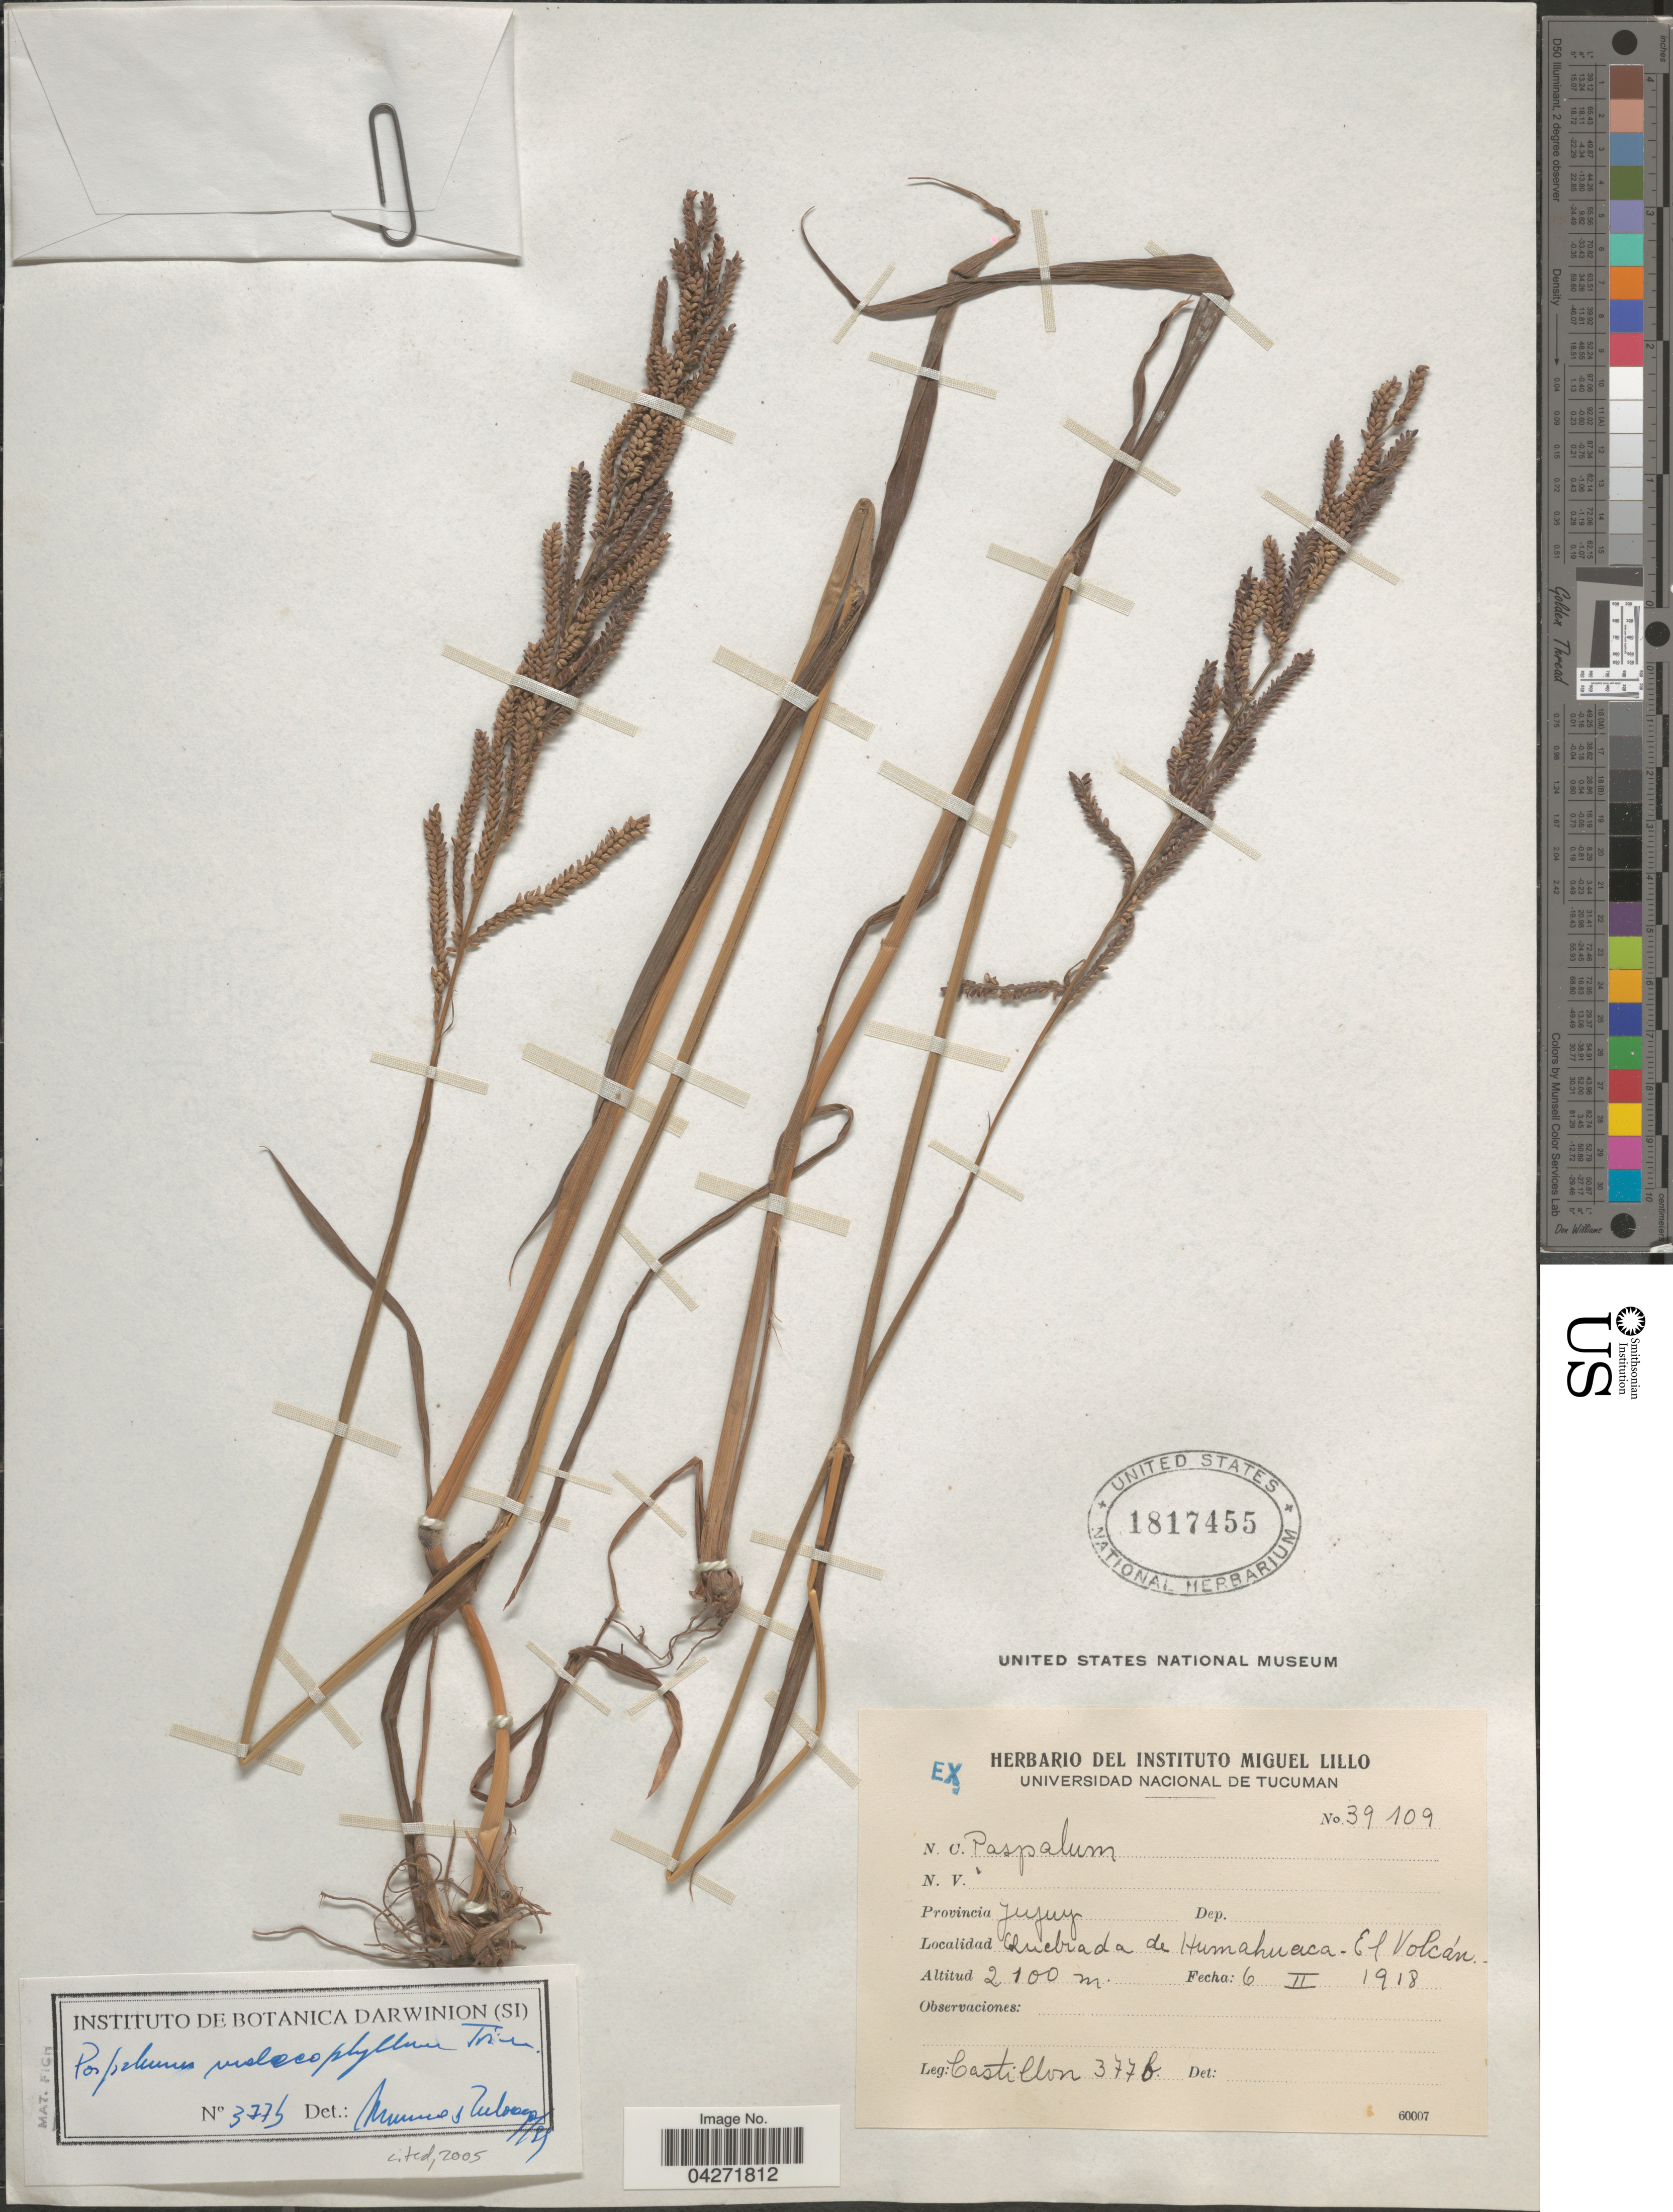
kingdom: Plantae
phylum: Tracheophyta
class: Liliopsida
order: Poales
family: Poaceae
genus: Paspalum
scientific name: Paspalum malacophyllum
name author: Trin.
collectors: Castillon, --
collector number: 377b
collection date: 1918-02-06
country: Argentina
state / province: Jujuy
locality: Quebrada de Humahuaca - El Volcán.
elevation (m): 2100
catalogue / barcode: US 1817455